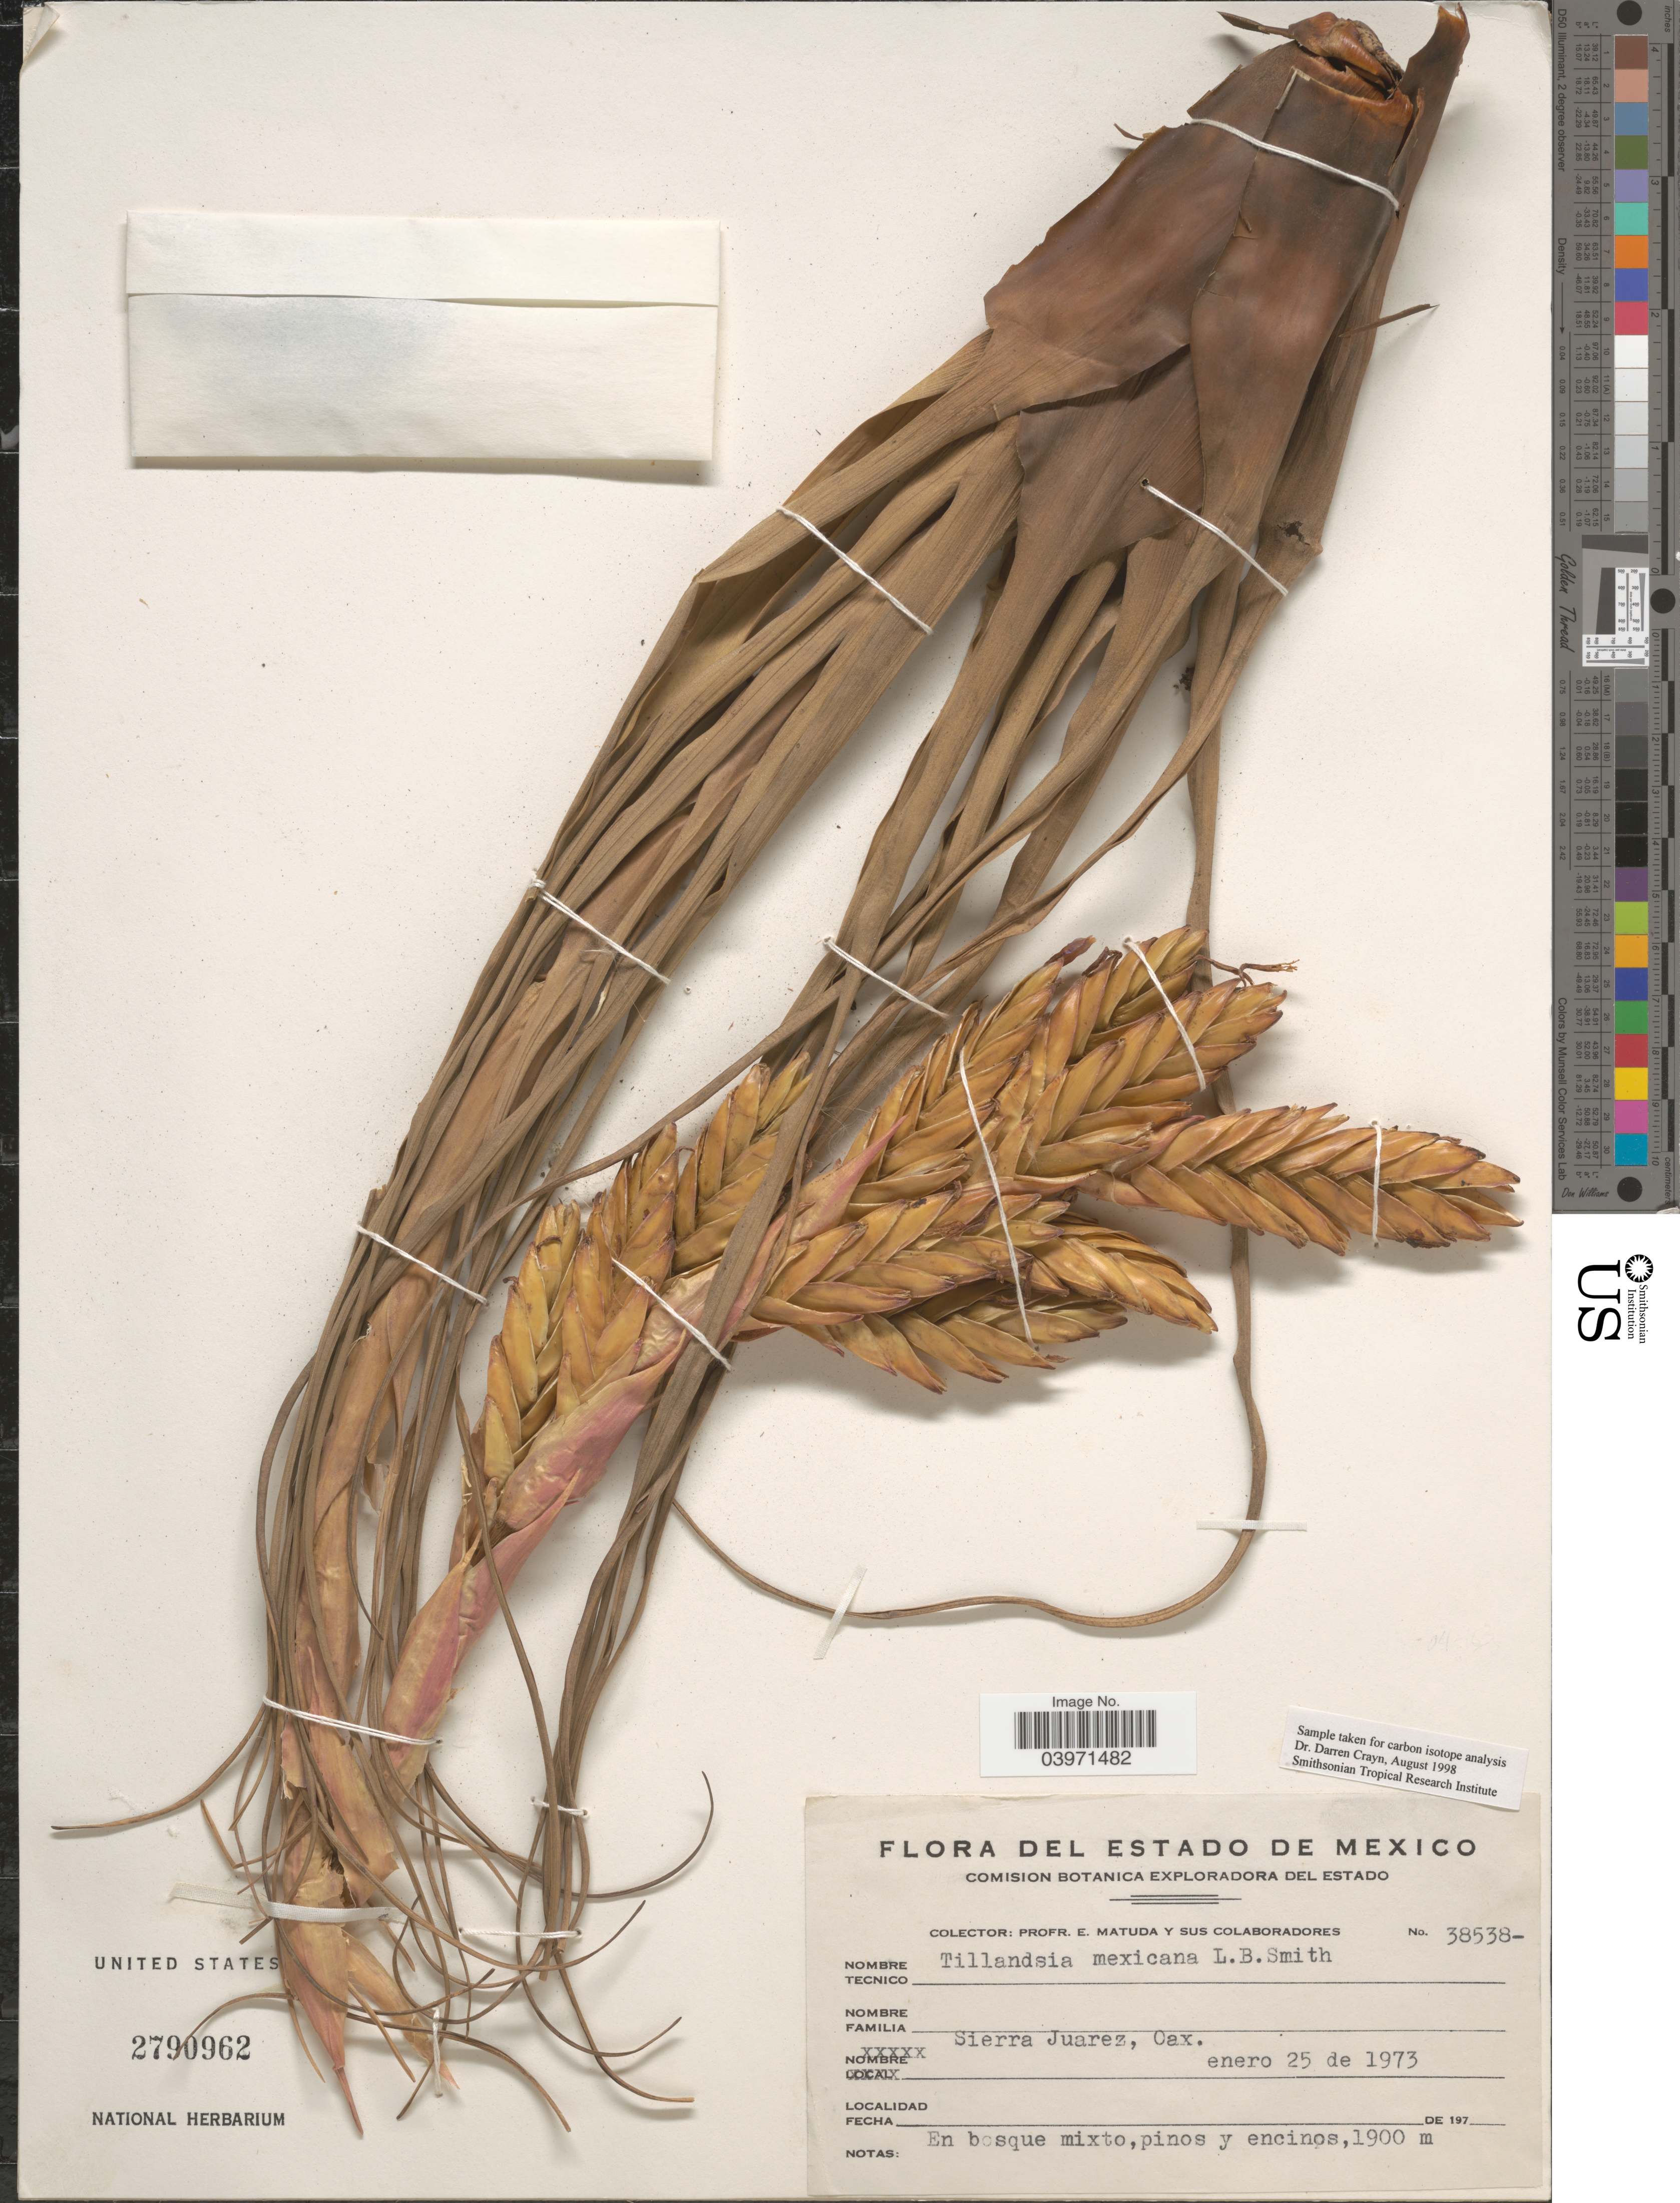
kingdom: Plantae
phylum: Tracheophyta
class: Liliopsida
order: Poales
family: Bromeliaceae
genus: Tillandsia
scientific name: Tillandsia mexicana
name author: L.B. Sm.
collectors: E. Matuda & Sus Colaboradores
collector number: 38538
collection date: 1973-01-25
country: Mexico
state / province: Oaxaca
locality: Sierra Juarez.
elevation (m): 1900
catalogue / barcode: US 2790962